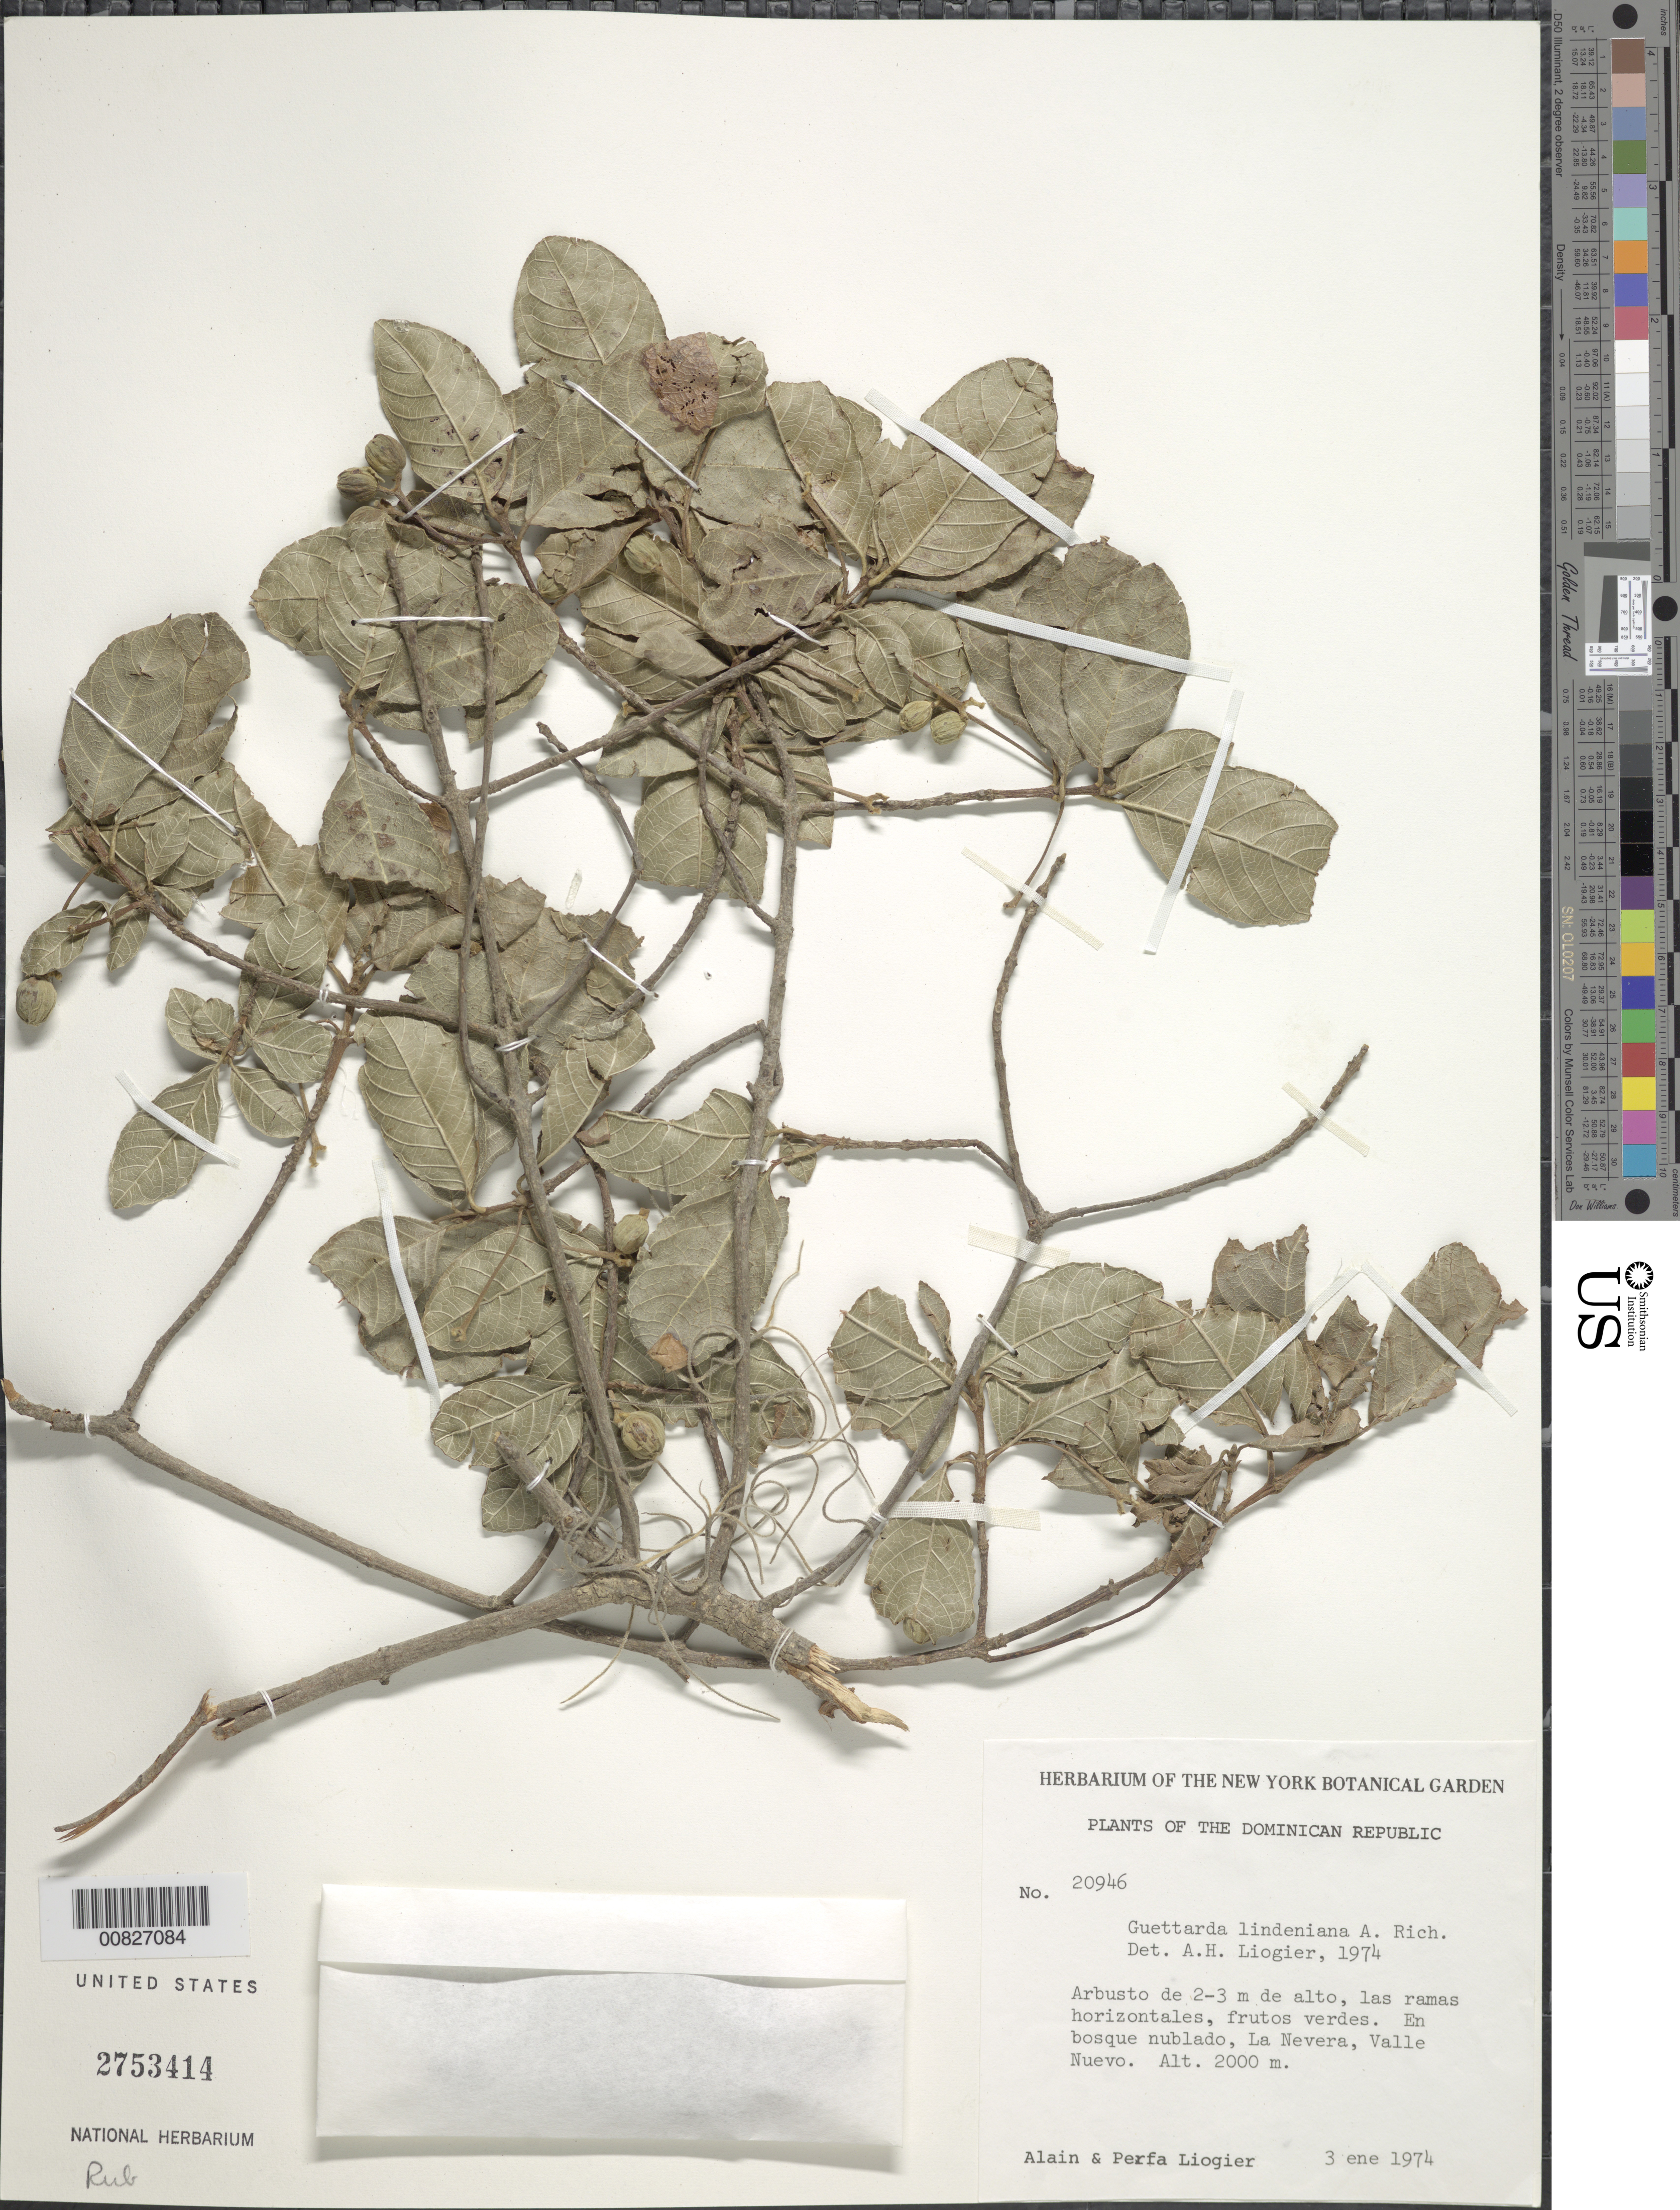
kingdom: Plantae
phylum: Tracheophyta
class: Magnoliopsida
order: Gentianales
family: Rubiaceae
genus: Guettarda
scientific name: Guettarda lindeniana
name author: A. Rich.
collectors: A. H. Liogier & M. P. Liogier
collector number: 20946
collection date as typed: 03 Jan 1974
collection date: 1974-01-03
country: Dominican Republic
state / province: Peravia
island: Hispaniola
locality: La Nevera, Valle Nuevo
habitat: En bosque nublado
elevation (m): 2000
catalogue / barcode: US 2753414